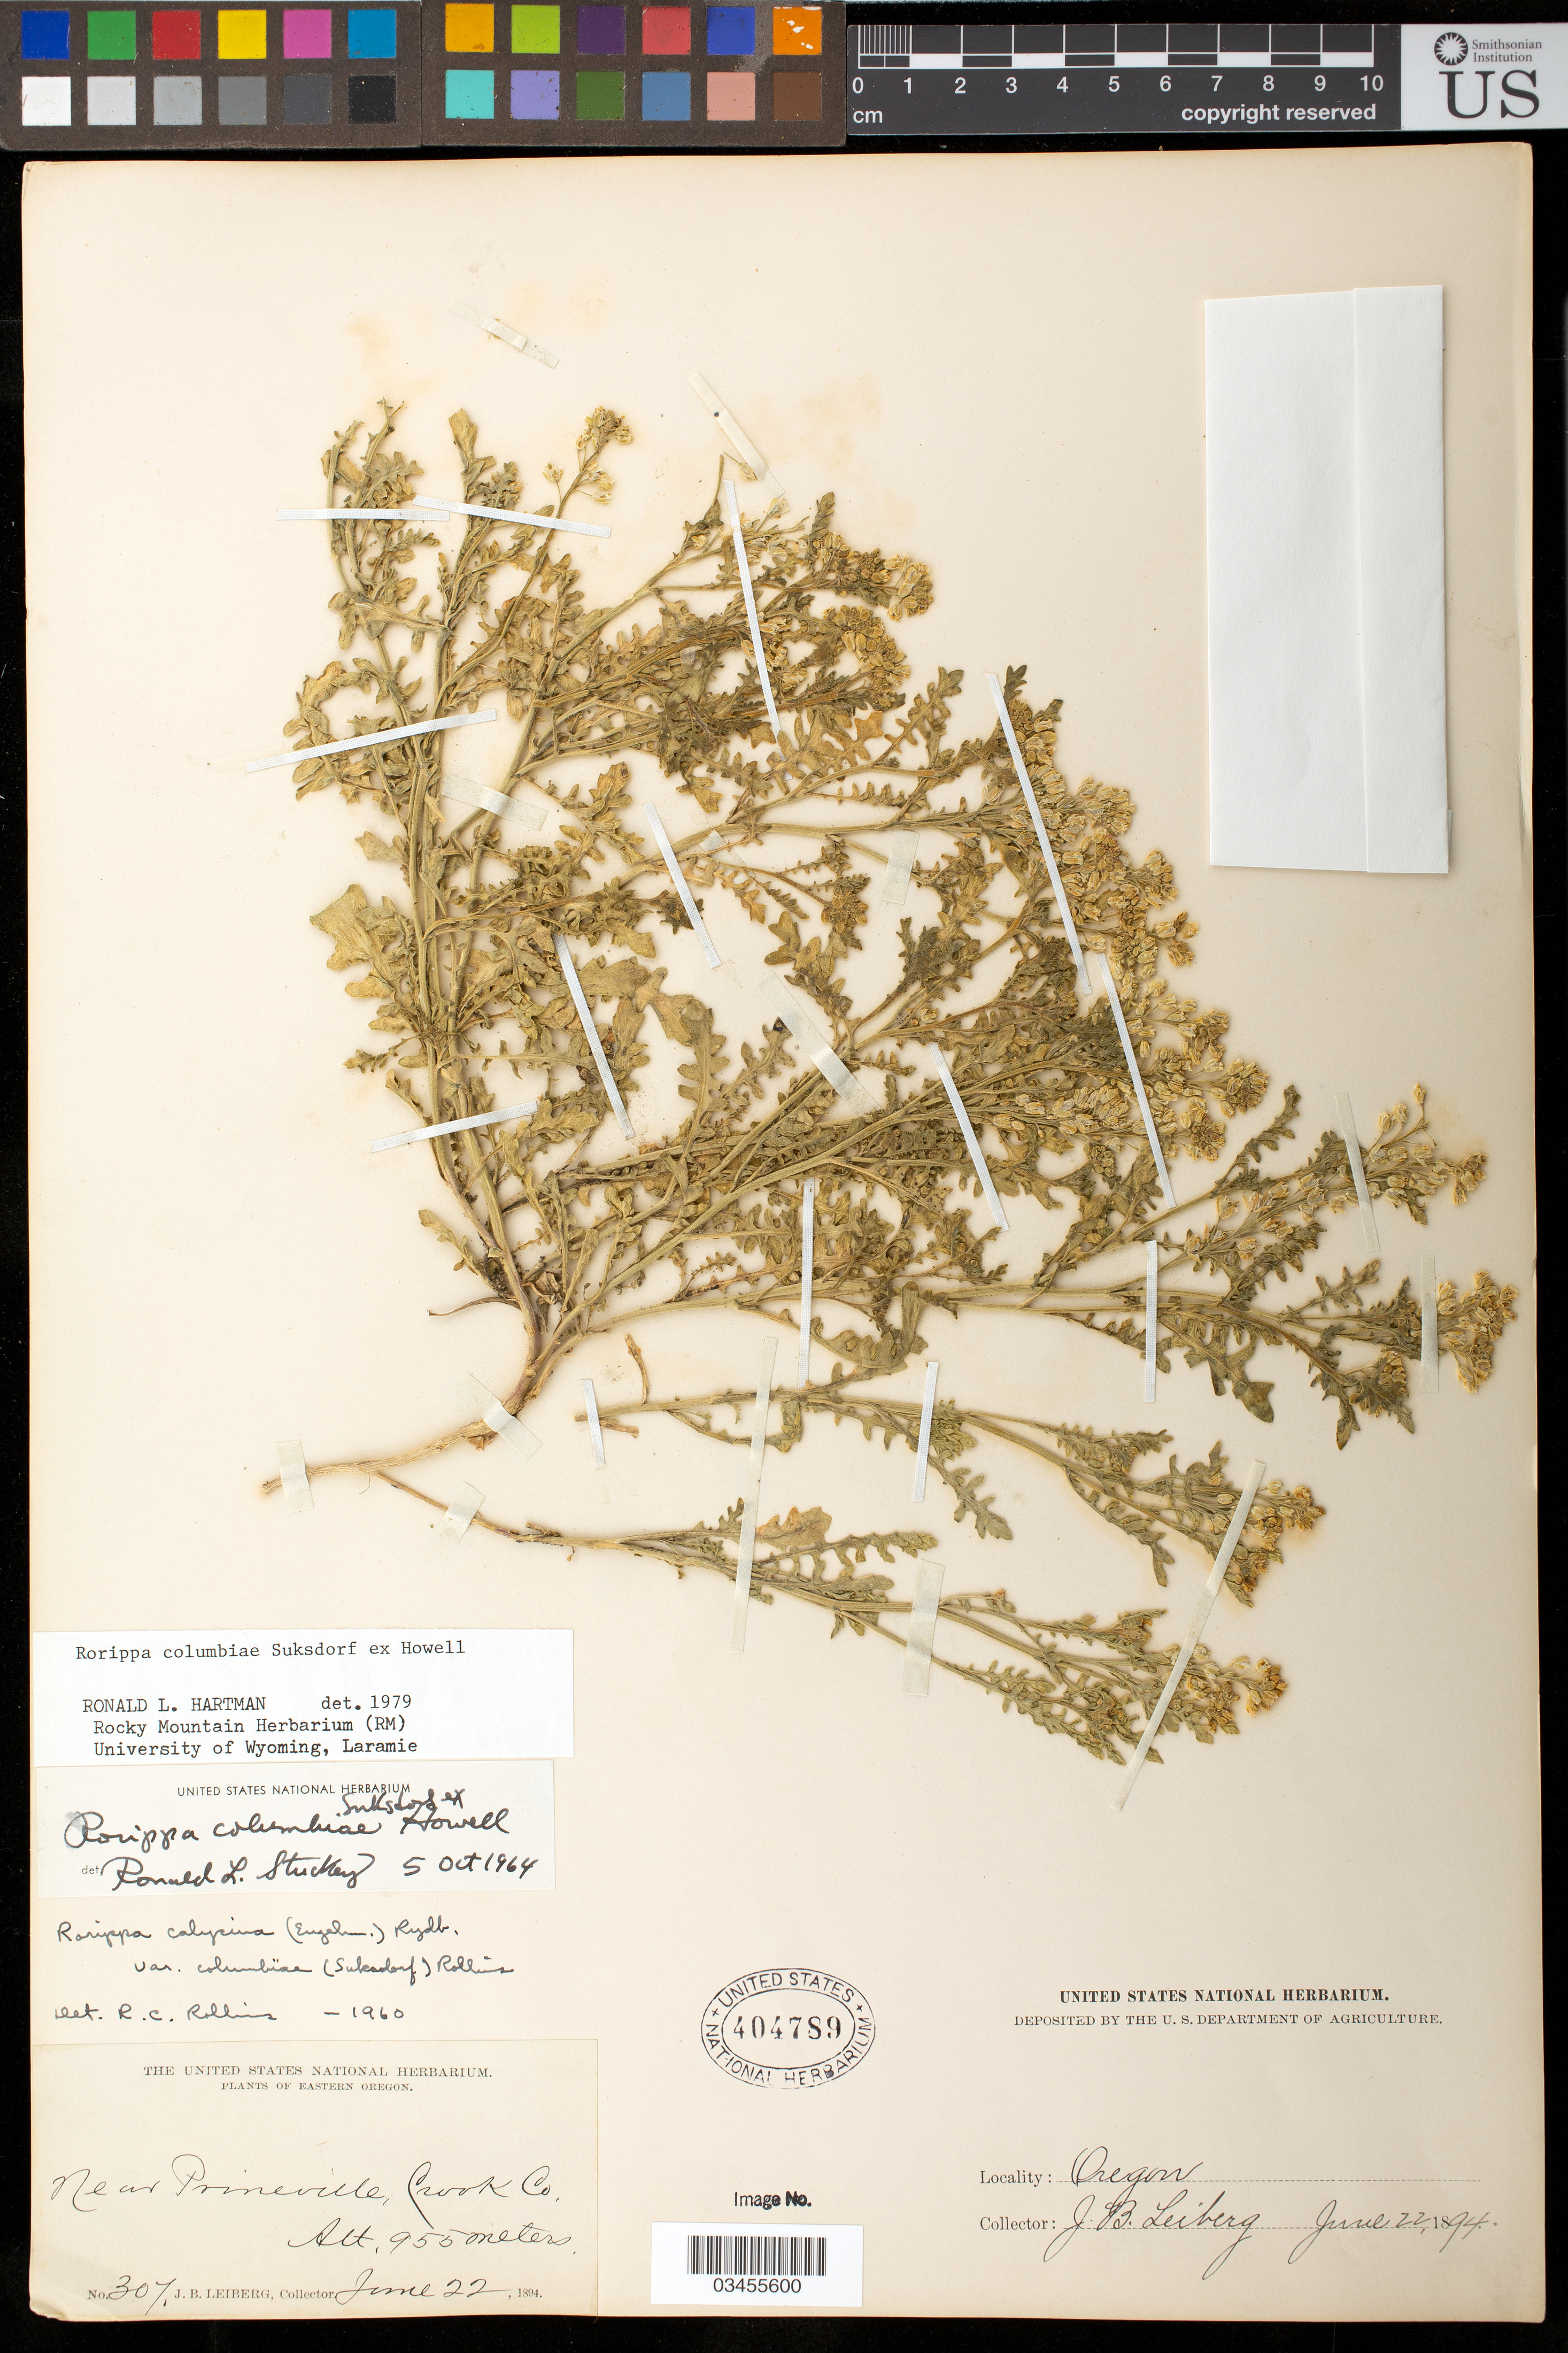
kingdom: Plantae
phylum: Tracheophyta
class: Magnoliopsida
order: Brassicales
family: Brassicaceae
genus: Rorippa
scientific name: Rorippa columbiae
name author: (Suksd. ex B.L. Rob.) Howell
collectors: J. B. Leiberg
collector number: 307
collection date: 1894-06-22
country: United States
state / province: Oregon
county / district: Crook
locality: Near Prineville, Crook Co.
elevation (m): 955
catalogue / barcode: US 404789